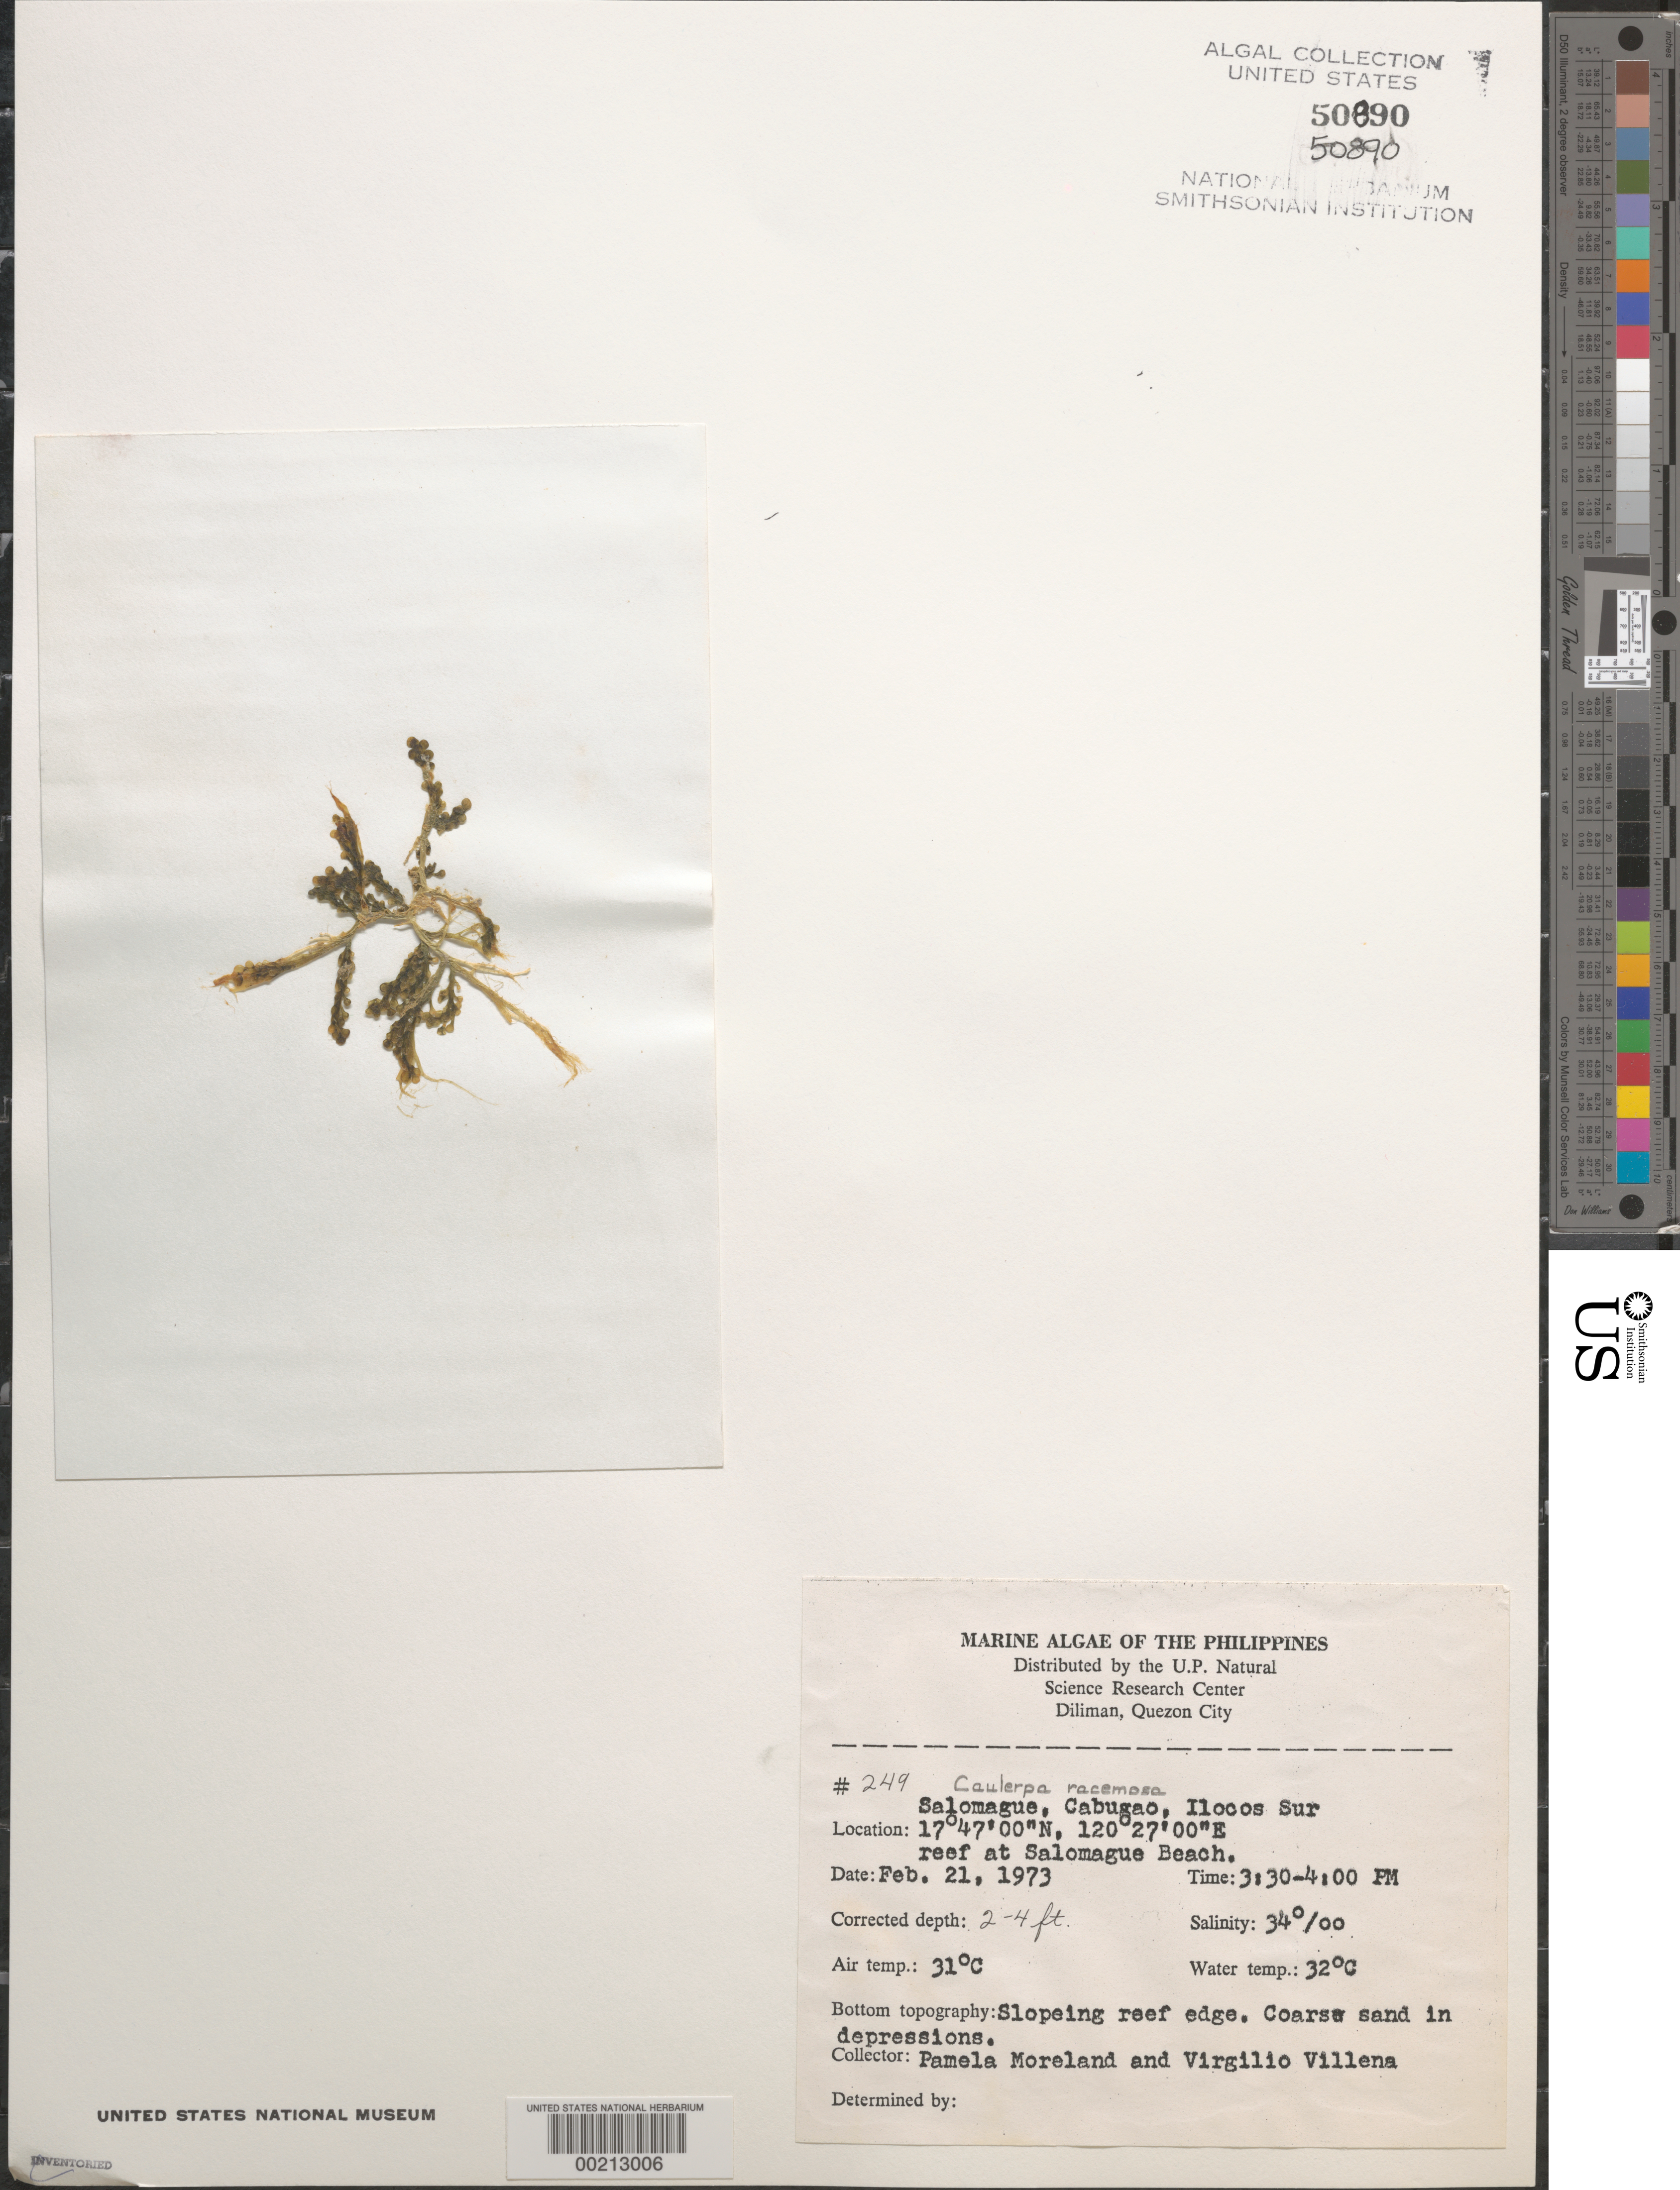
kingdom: Plantae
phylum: Chlorophyta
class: Ulvophyceae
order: Bryopsidales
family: Caulerpaceae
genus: Caulerpa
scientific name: Caulerpa racemosa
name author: (Forssk.) J. Agardh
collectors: P. Moreland & V. Villena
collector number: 249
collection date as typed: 21 Feb 1973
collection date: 1973-02-21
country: Philippines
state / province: Ilocos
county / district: Ilocos Sur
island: Luzon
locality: Cabugao, Salomague, Salomague Beach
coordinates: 17 47' 00" N, 120 27' 00" E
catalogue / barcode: US 50890